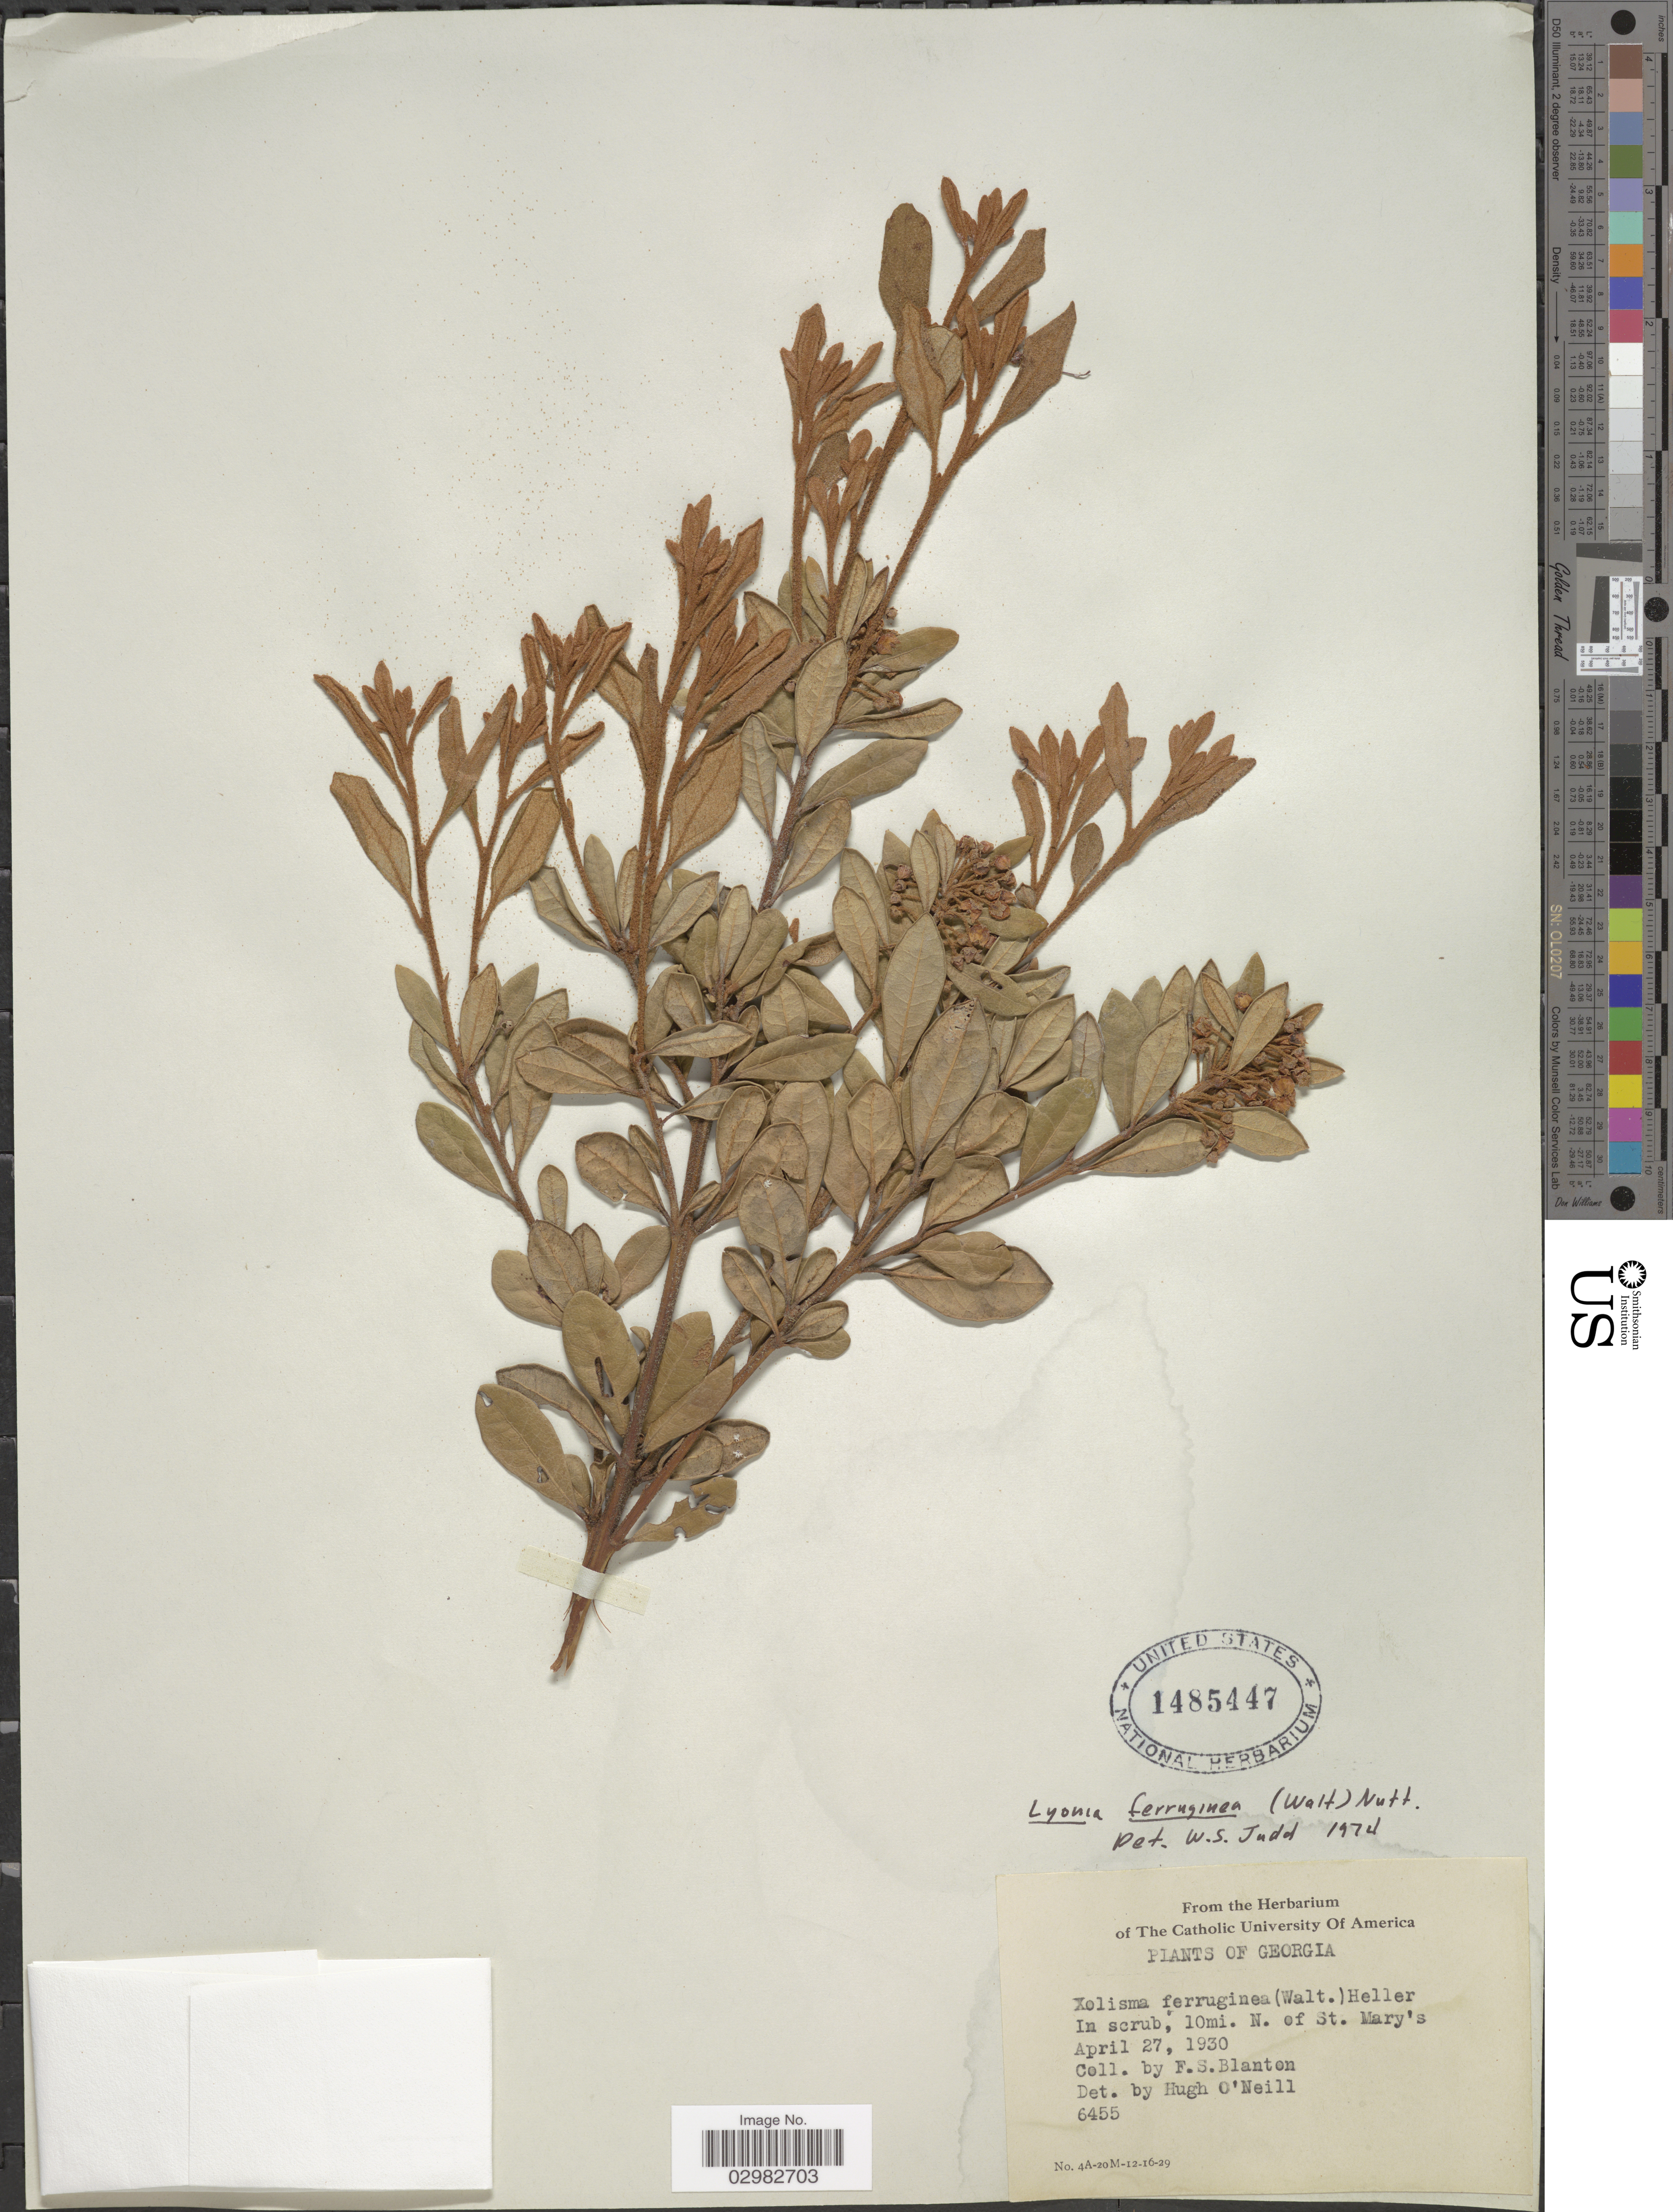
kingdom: Plantae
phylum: Tracheophyta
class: Magnoliopsida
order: Ericales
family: Ericaceae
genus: Lyonia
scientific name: Lyonia ferruginea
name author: (Walter) Nutt.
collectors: F. S. Blanton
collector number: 6455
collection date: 1930-04-27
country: United States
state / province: Georgia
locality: In scrub, 10mi. N. of St. Mary's.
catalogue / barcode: US 1485447